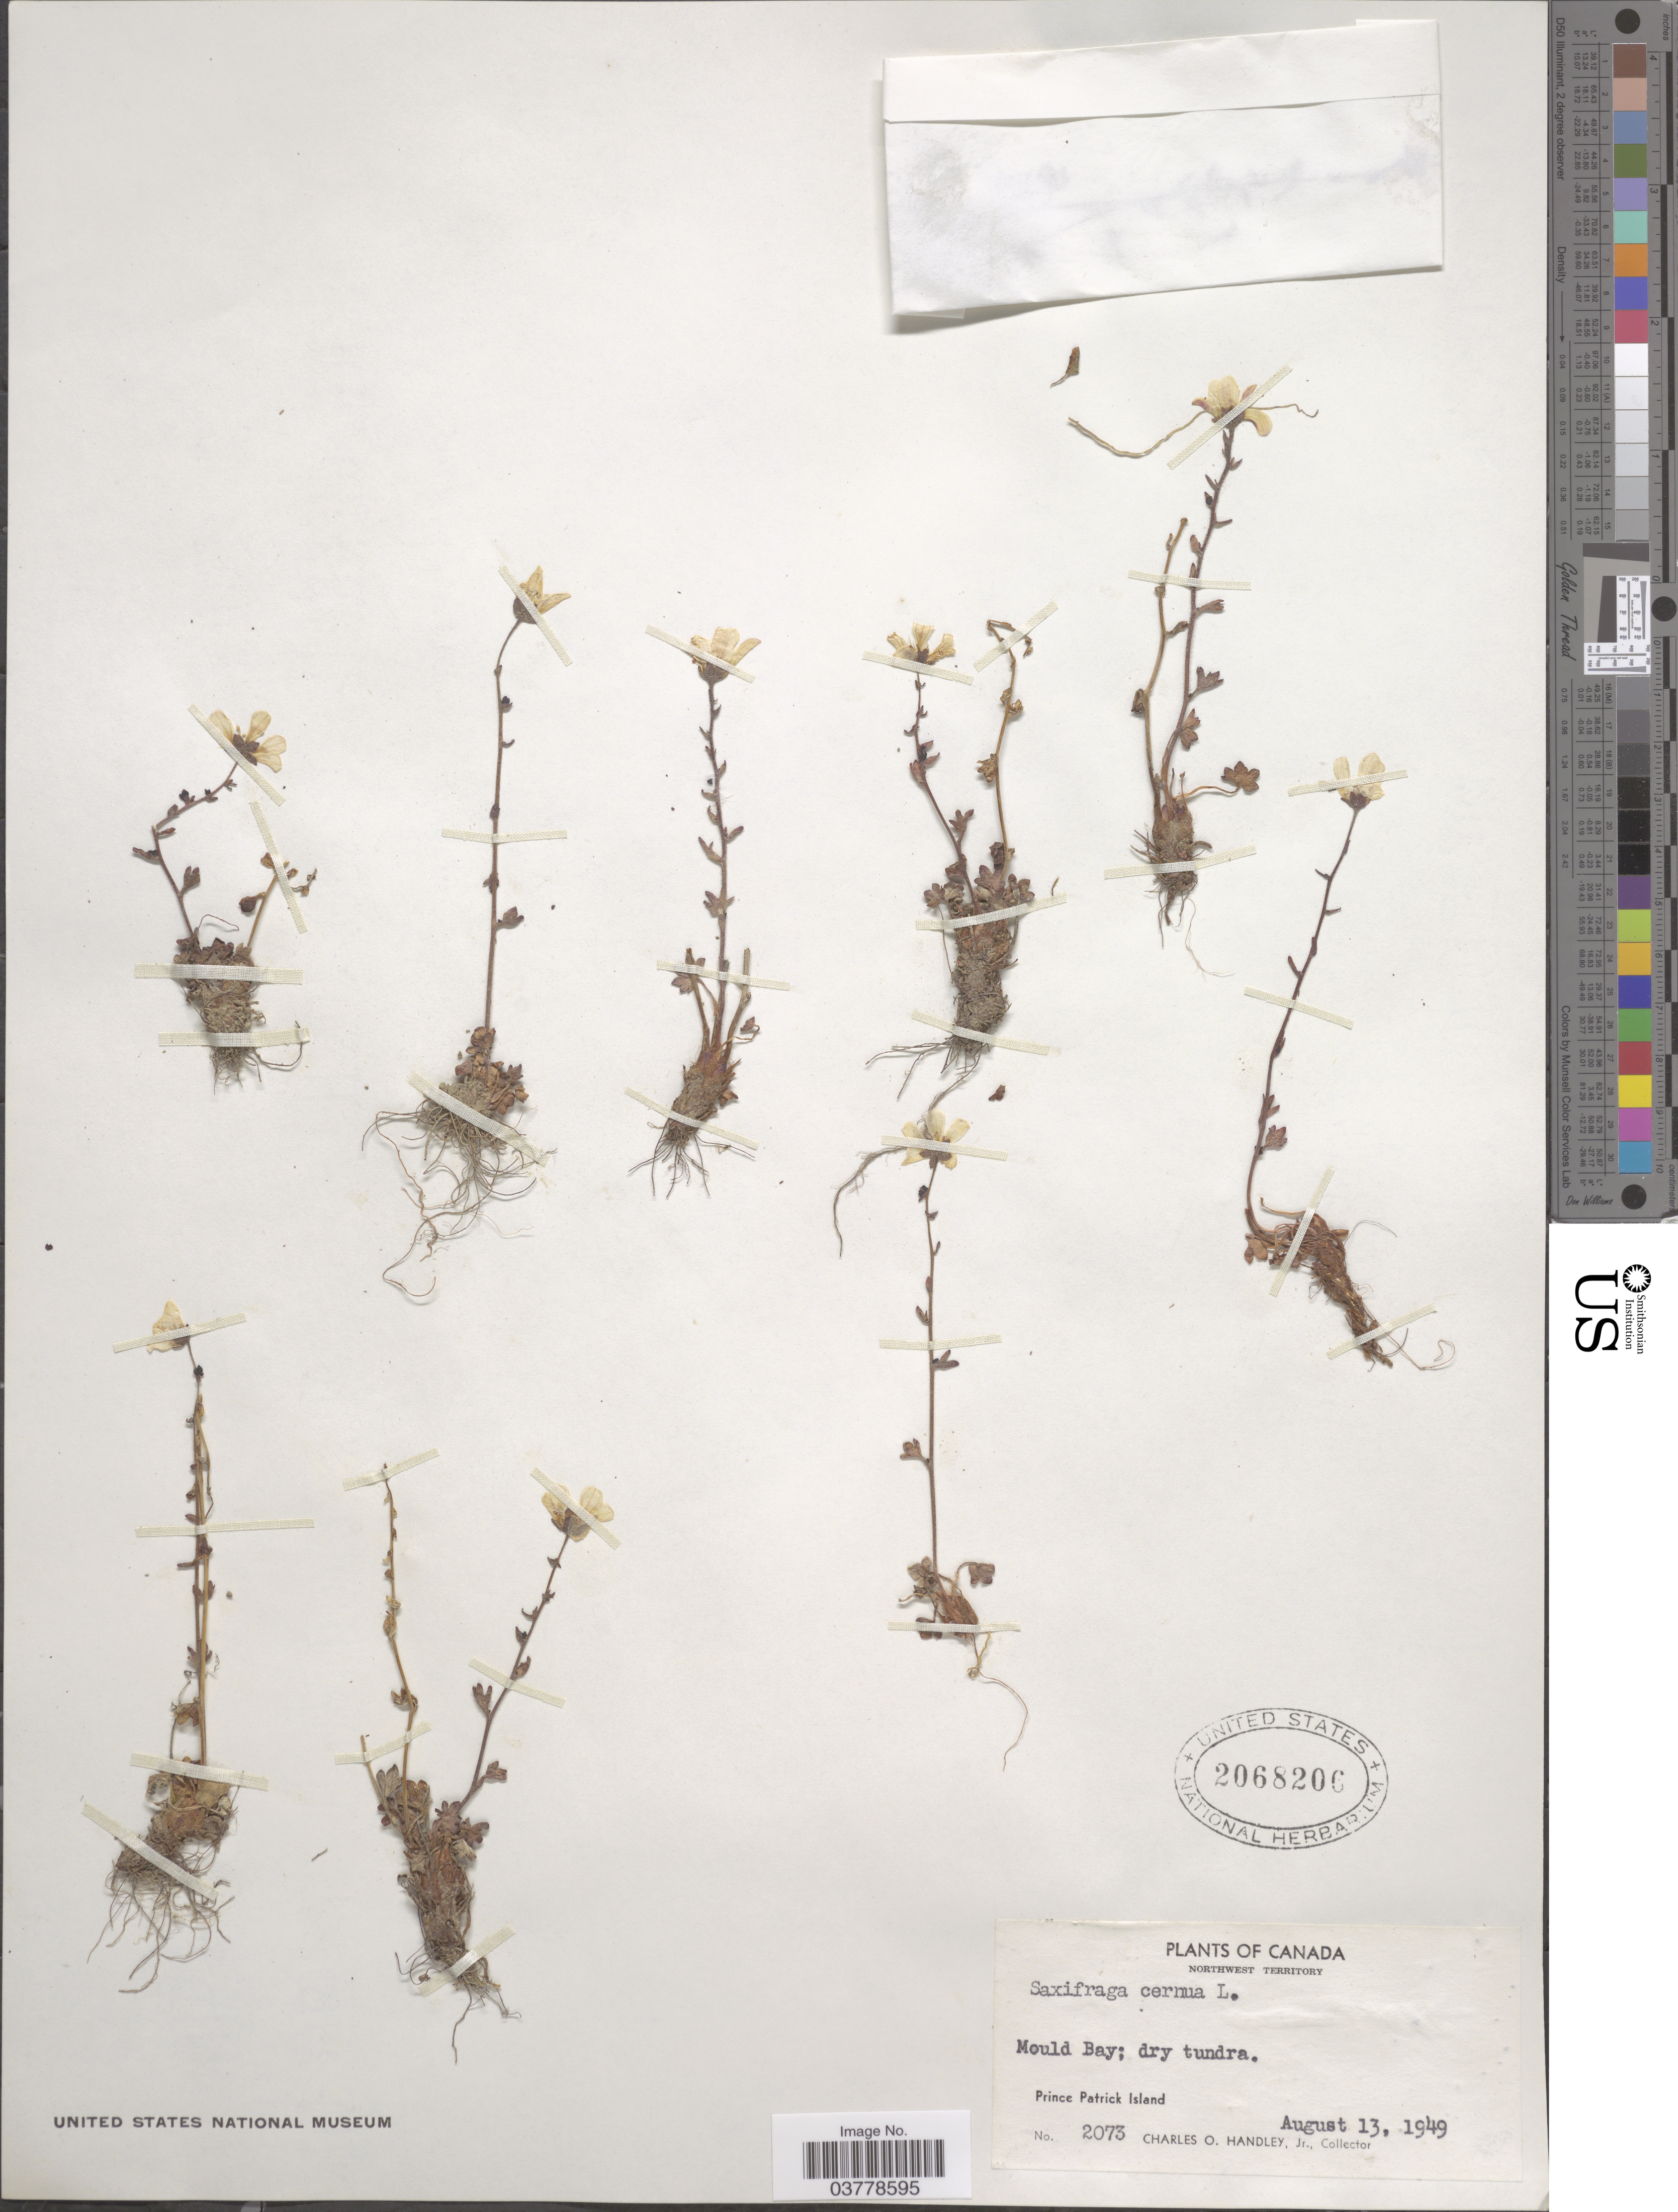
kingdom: Plantae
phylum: Tracheophyta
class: Magnoliopsida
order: Saxifragales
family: Saxifragaceae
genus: Saxifraga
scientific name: Saxifraga cernua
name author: L.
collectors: C. Handley Jr.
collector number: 2073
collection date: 1949-08-13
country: Canada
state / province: Northwest Territories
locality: Mould Bay. Prince Patrick Island.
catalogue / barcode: US 2068206